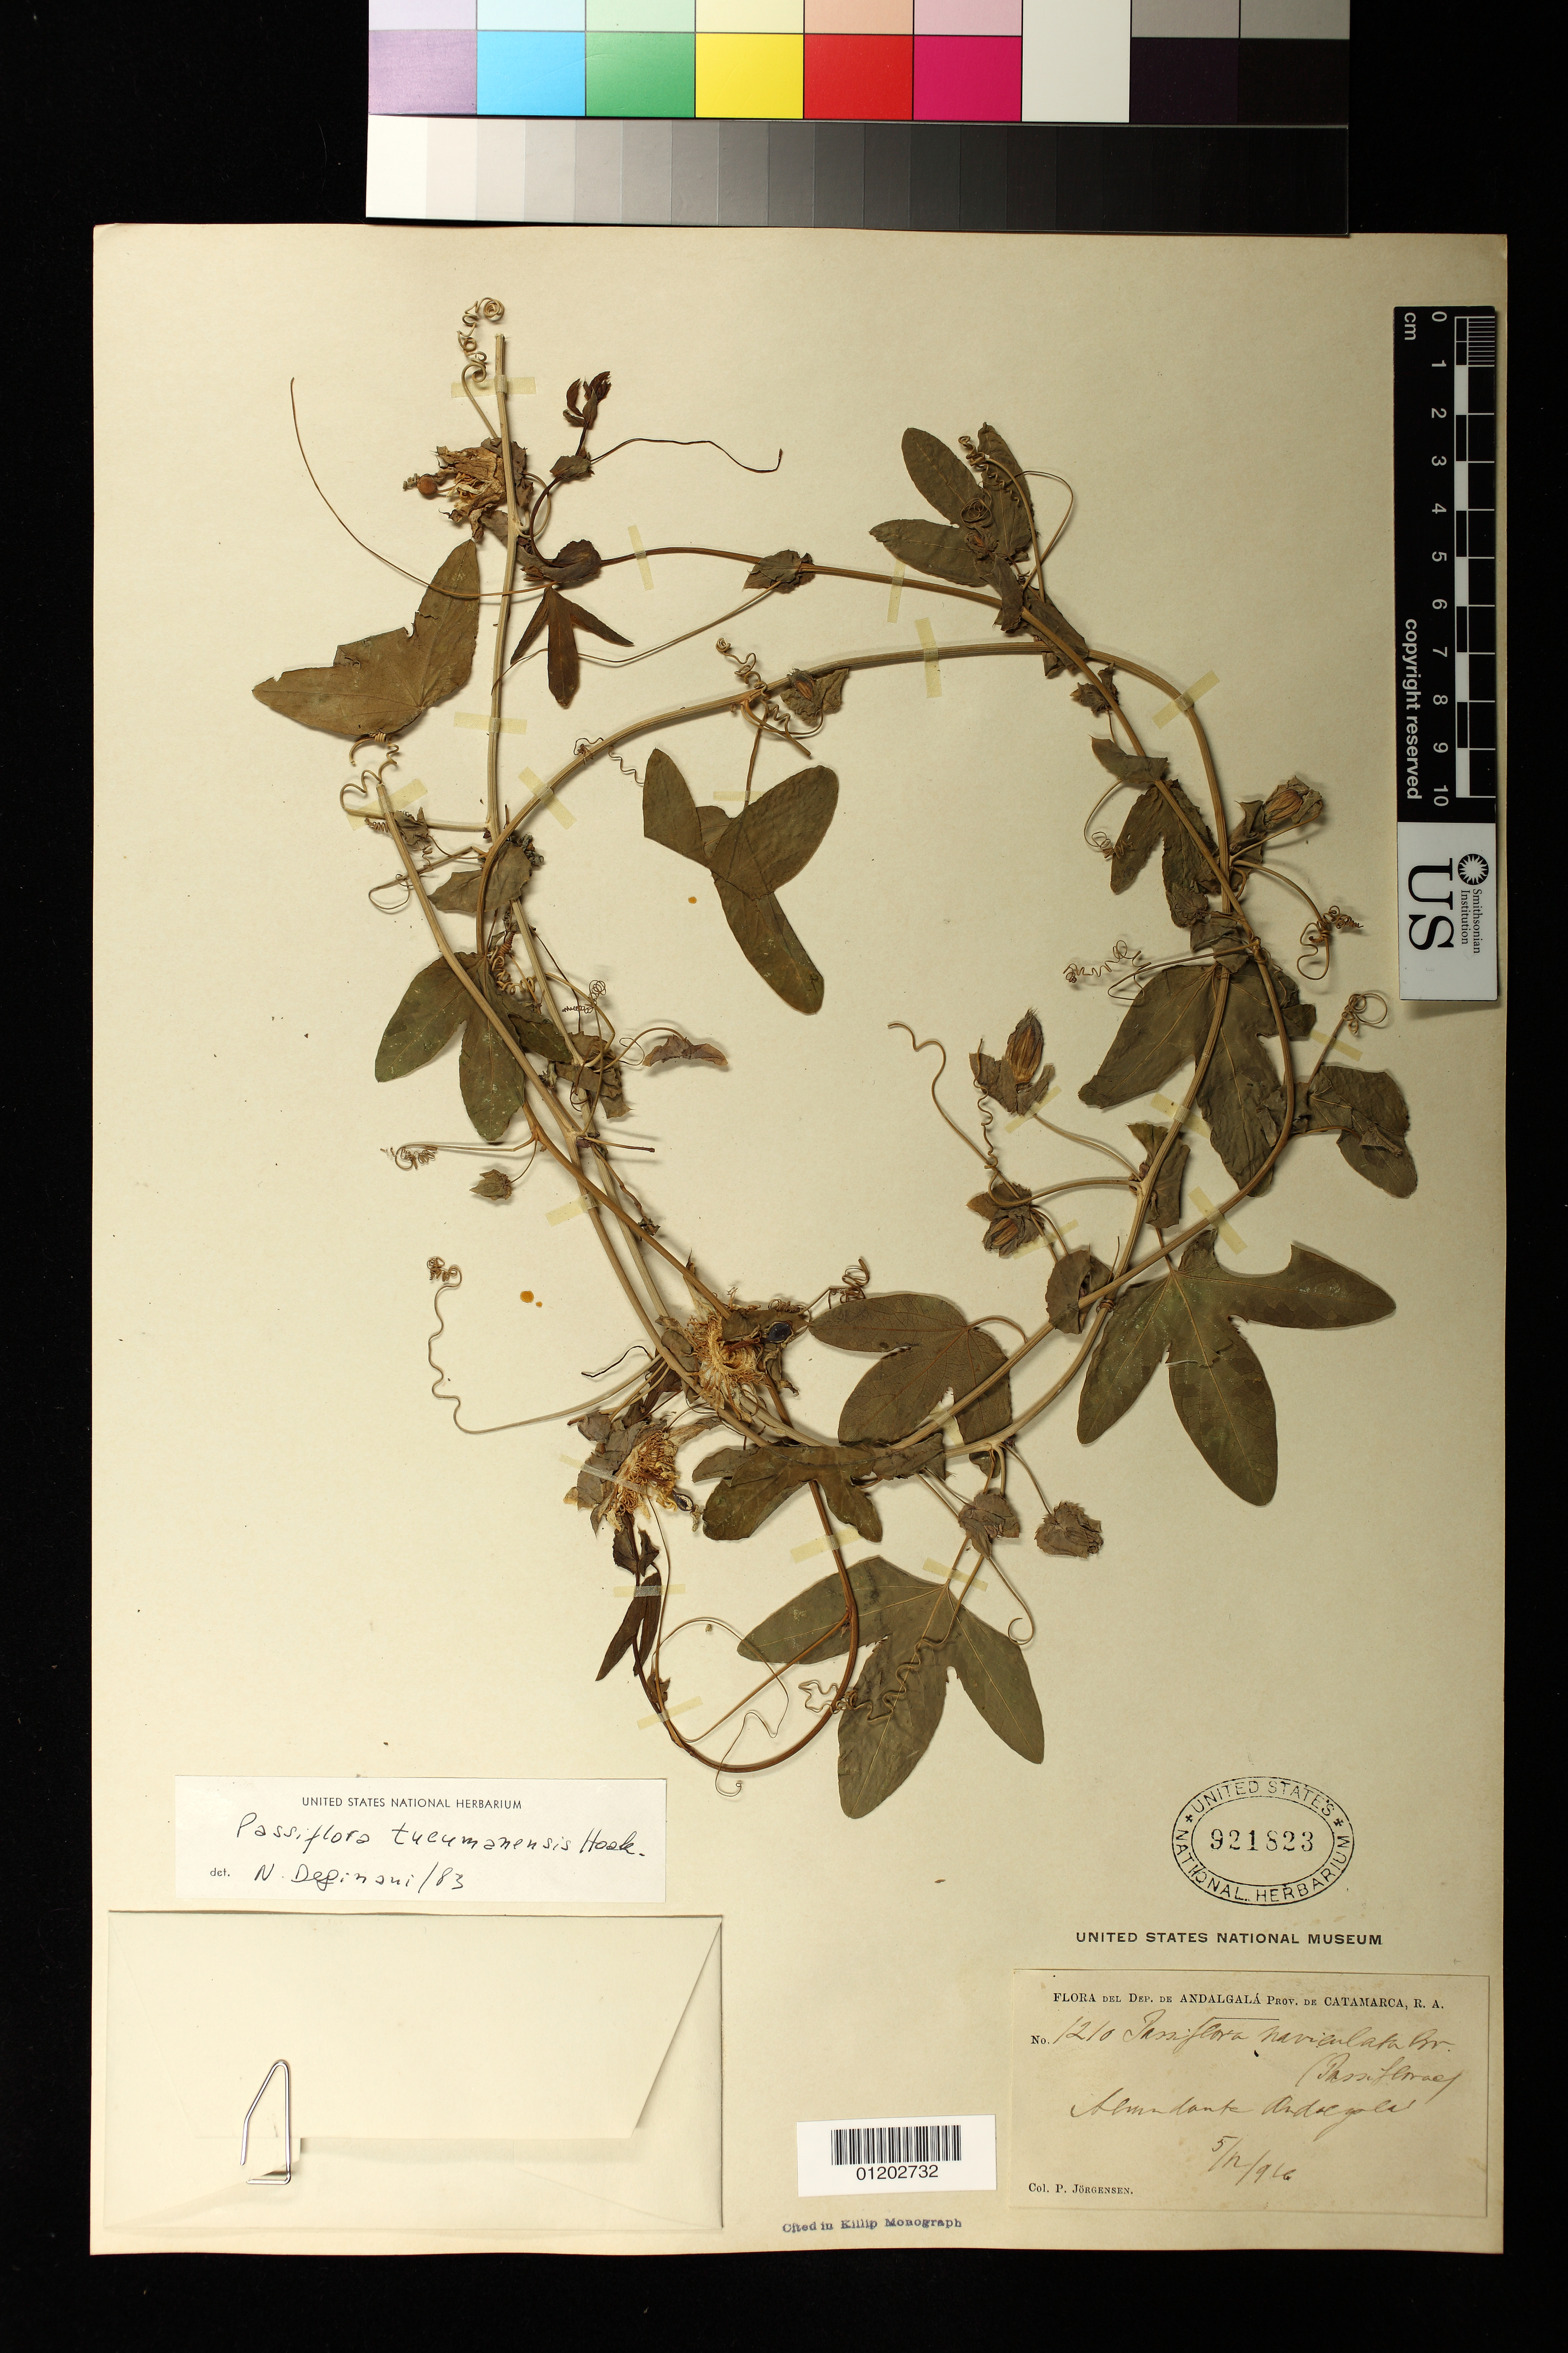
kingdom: Plantae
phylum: Tracheophyta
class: Magnoliopsida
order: Malpighiales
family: Passifloraceae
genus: Passiflora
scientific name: Passiflora naviculata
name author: Griseb.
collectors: P. Jörgensen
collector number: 1210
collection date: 1916-12-05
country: Argentina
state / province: Catamarca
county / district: Andalgalá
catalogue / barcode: US 921823